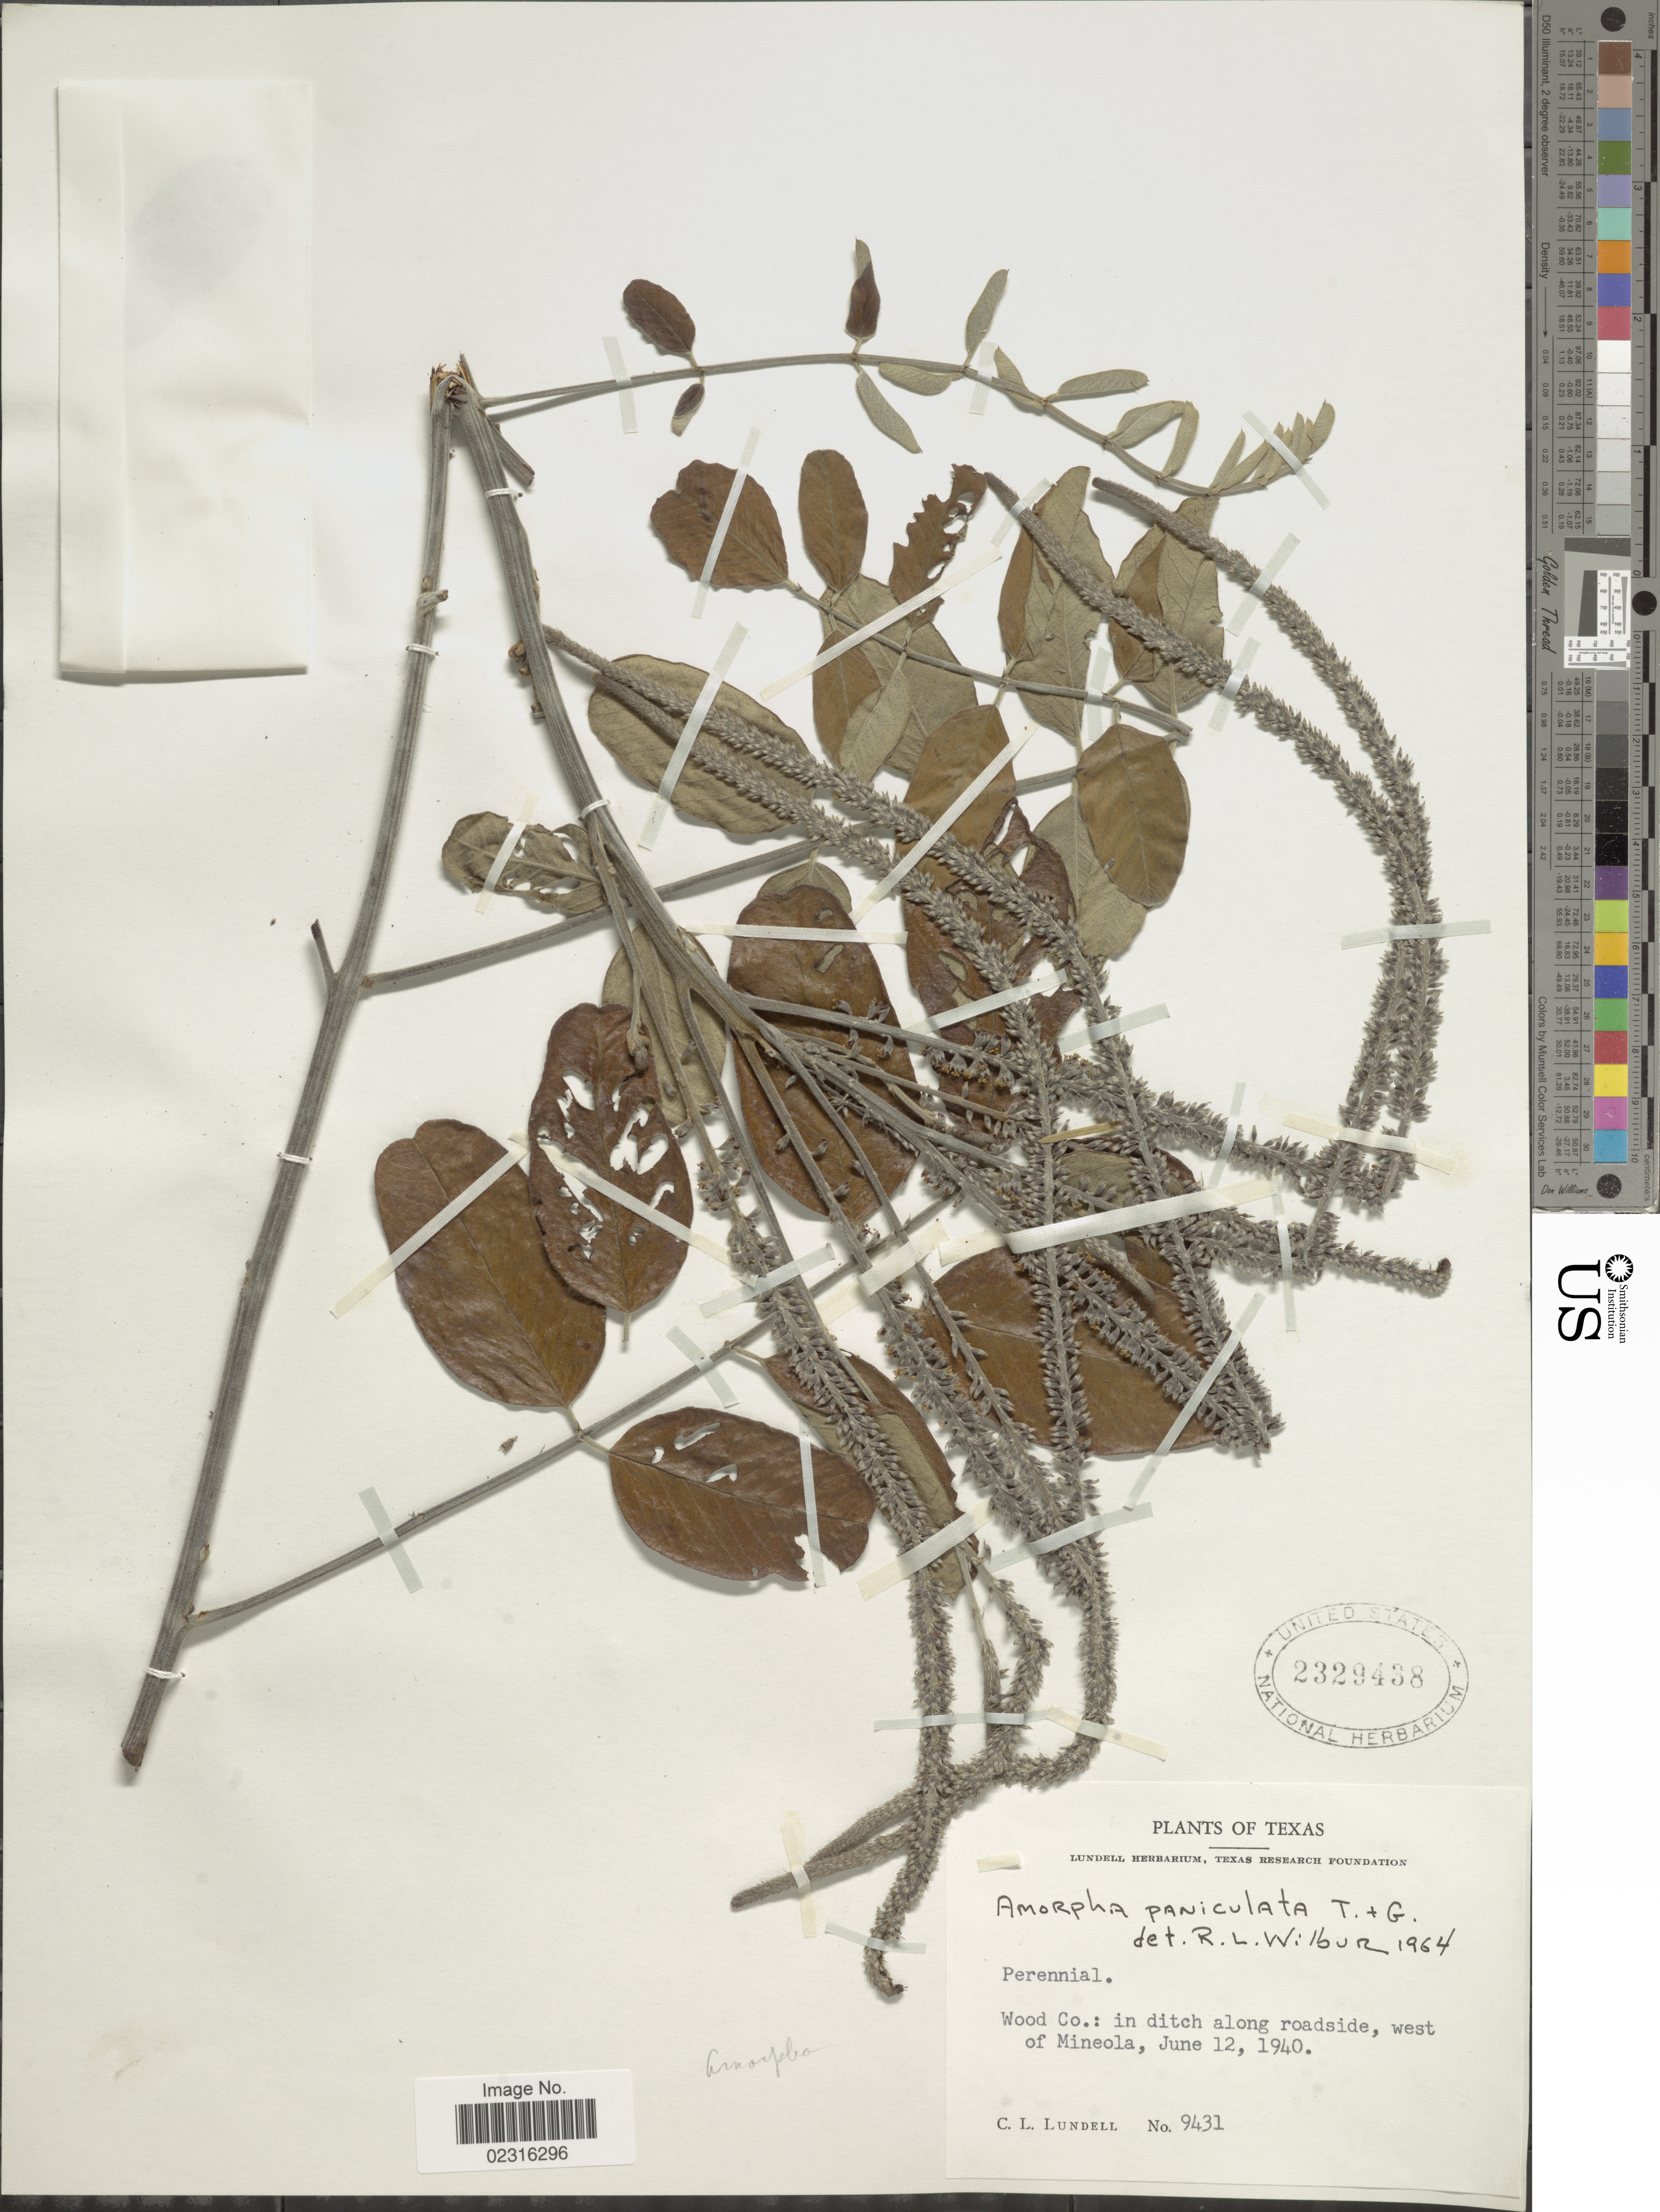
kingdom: Plantae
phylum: Tracheophyta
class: Magnoliopsida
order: Fabales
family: Fabaceae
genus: Amorpha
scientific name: Amorpha paniculata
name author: Torr. & A. Gray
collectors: C. L. Lundell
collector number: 9431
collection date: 1940-06-12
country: United States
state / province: Texas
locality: Wood Co.: in ditch along roadside, west of Mineola.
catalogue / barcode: US 2329438